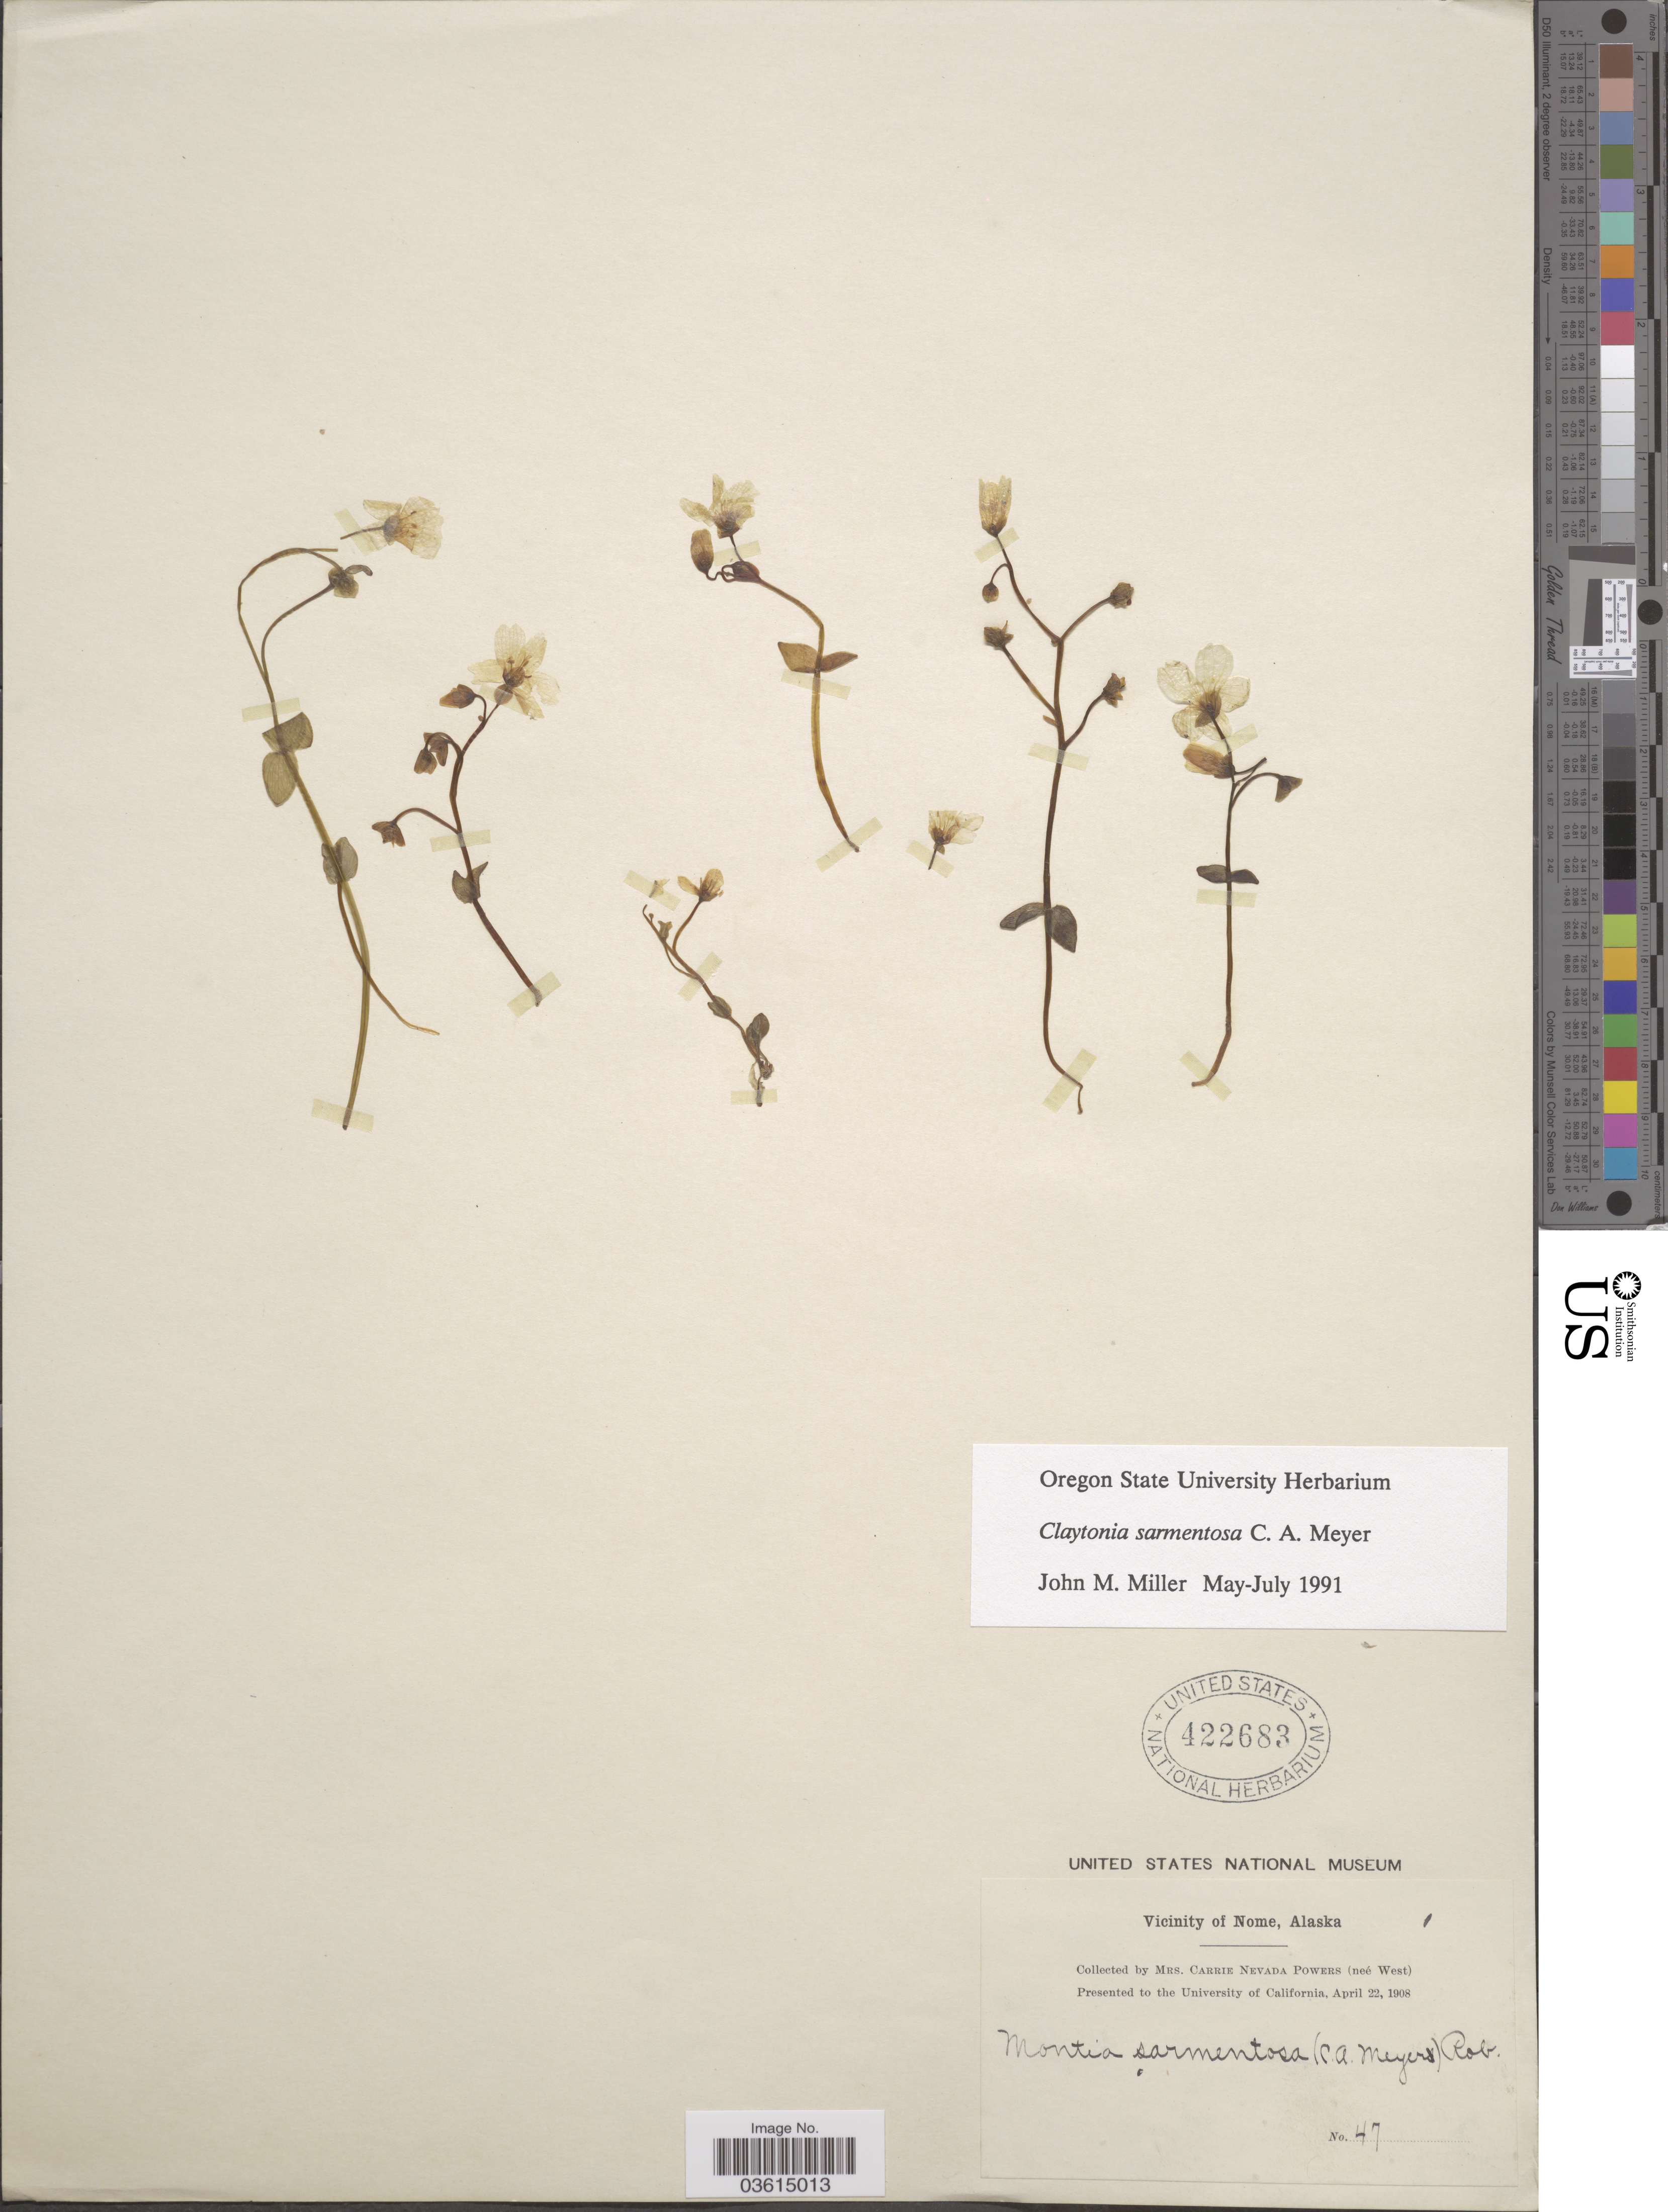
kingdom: Plantae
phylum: Tracheophyta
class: Magnoliopsida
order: Caryophyllales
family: Montiaceae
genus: Claytonia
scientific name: Claytonia sarmentosa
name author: C.A. Mey.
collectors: C. Powers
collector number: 47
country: United States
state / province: Alaska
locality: Vicinity of Nome.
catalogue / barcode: US 422683